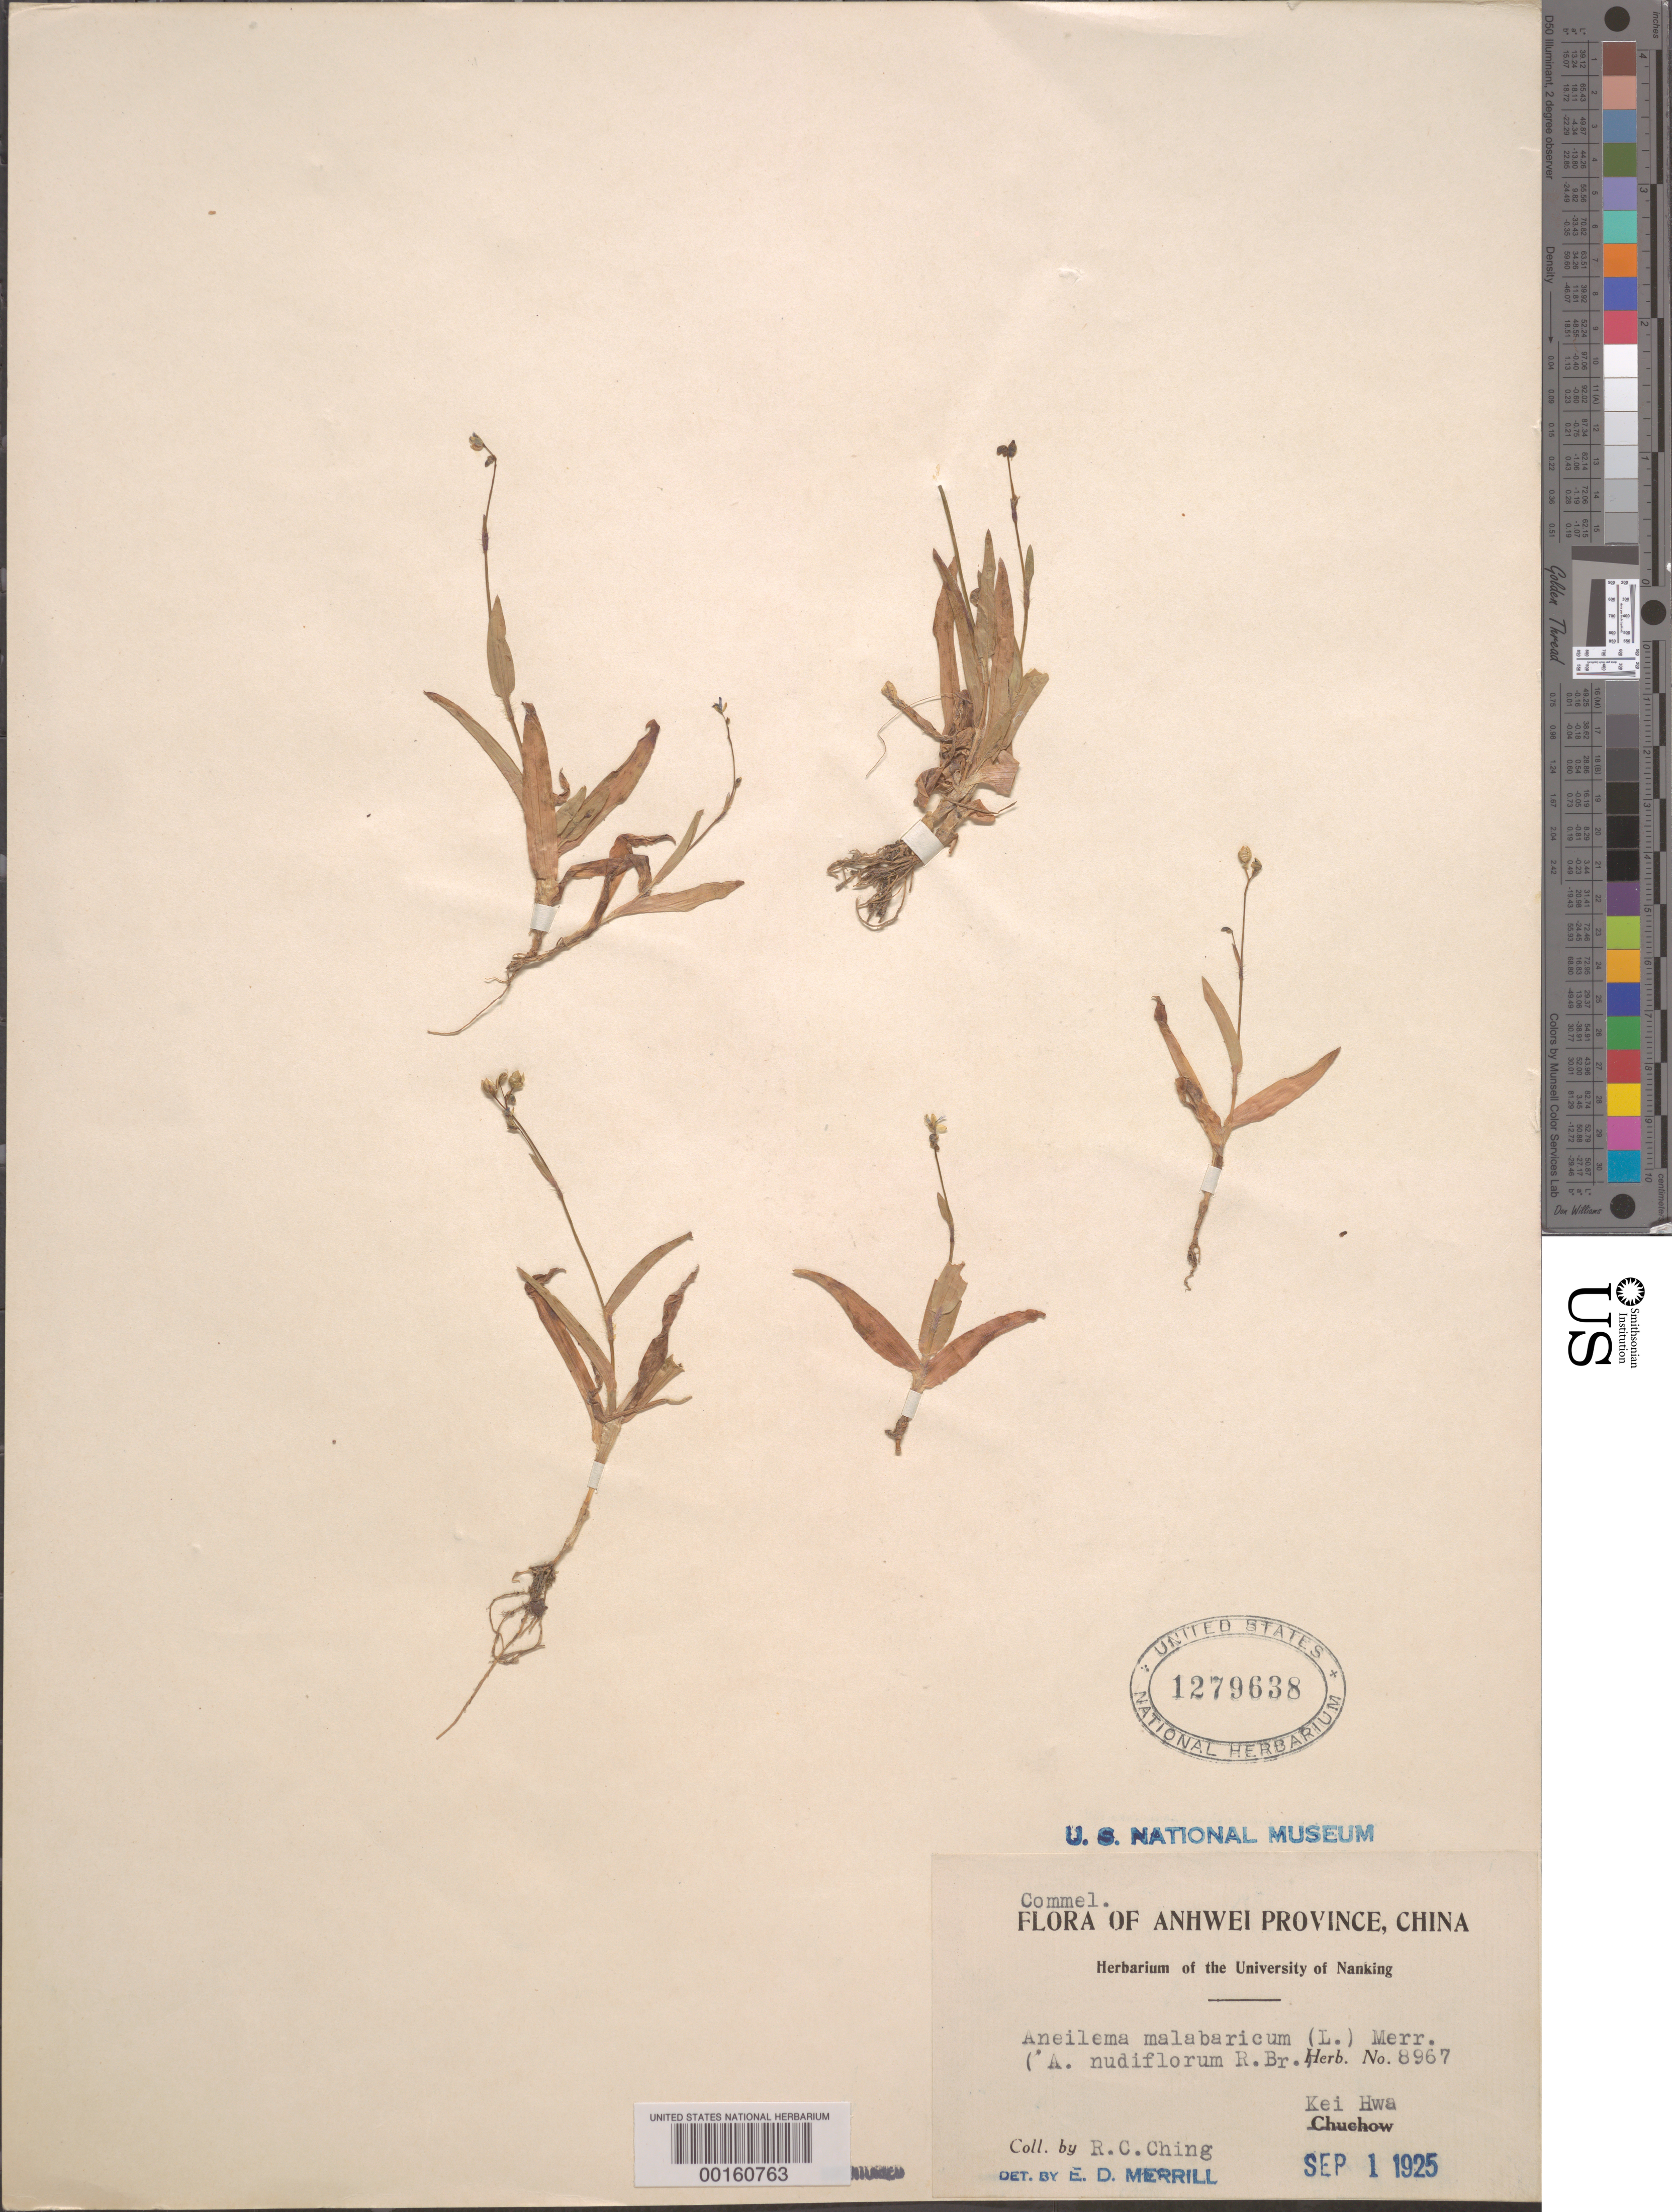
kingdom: Plantae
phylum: Tracheophyta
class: Liliopsida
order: Commelinales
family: Commelinaceae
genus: Murdannia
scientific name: Murdannia nudiflora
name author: (L.) Brenan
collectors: R. C. Ching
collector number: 8967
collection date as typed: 01 Sep 1925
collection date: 1925-09-01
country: China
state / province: Anhui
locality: Kei hwa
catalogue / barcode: US 1279638